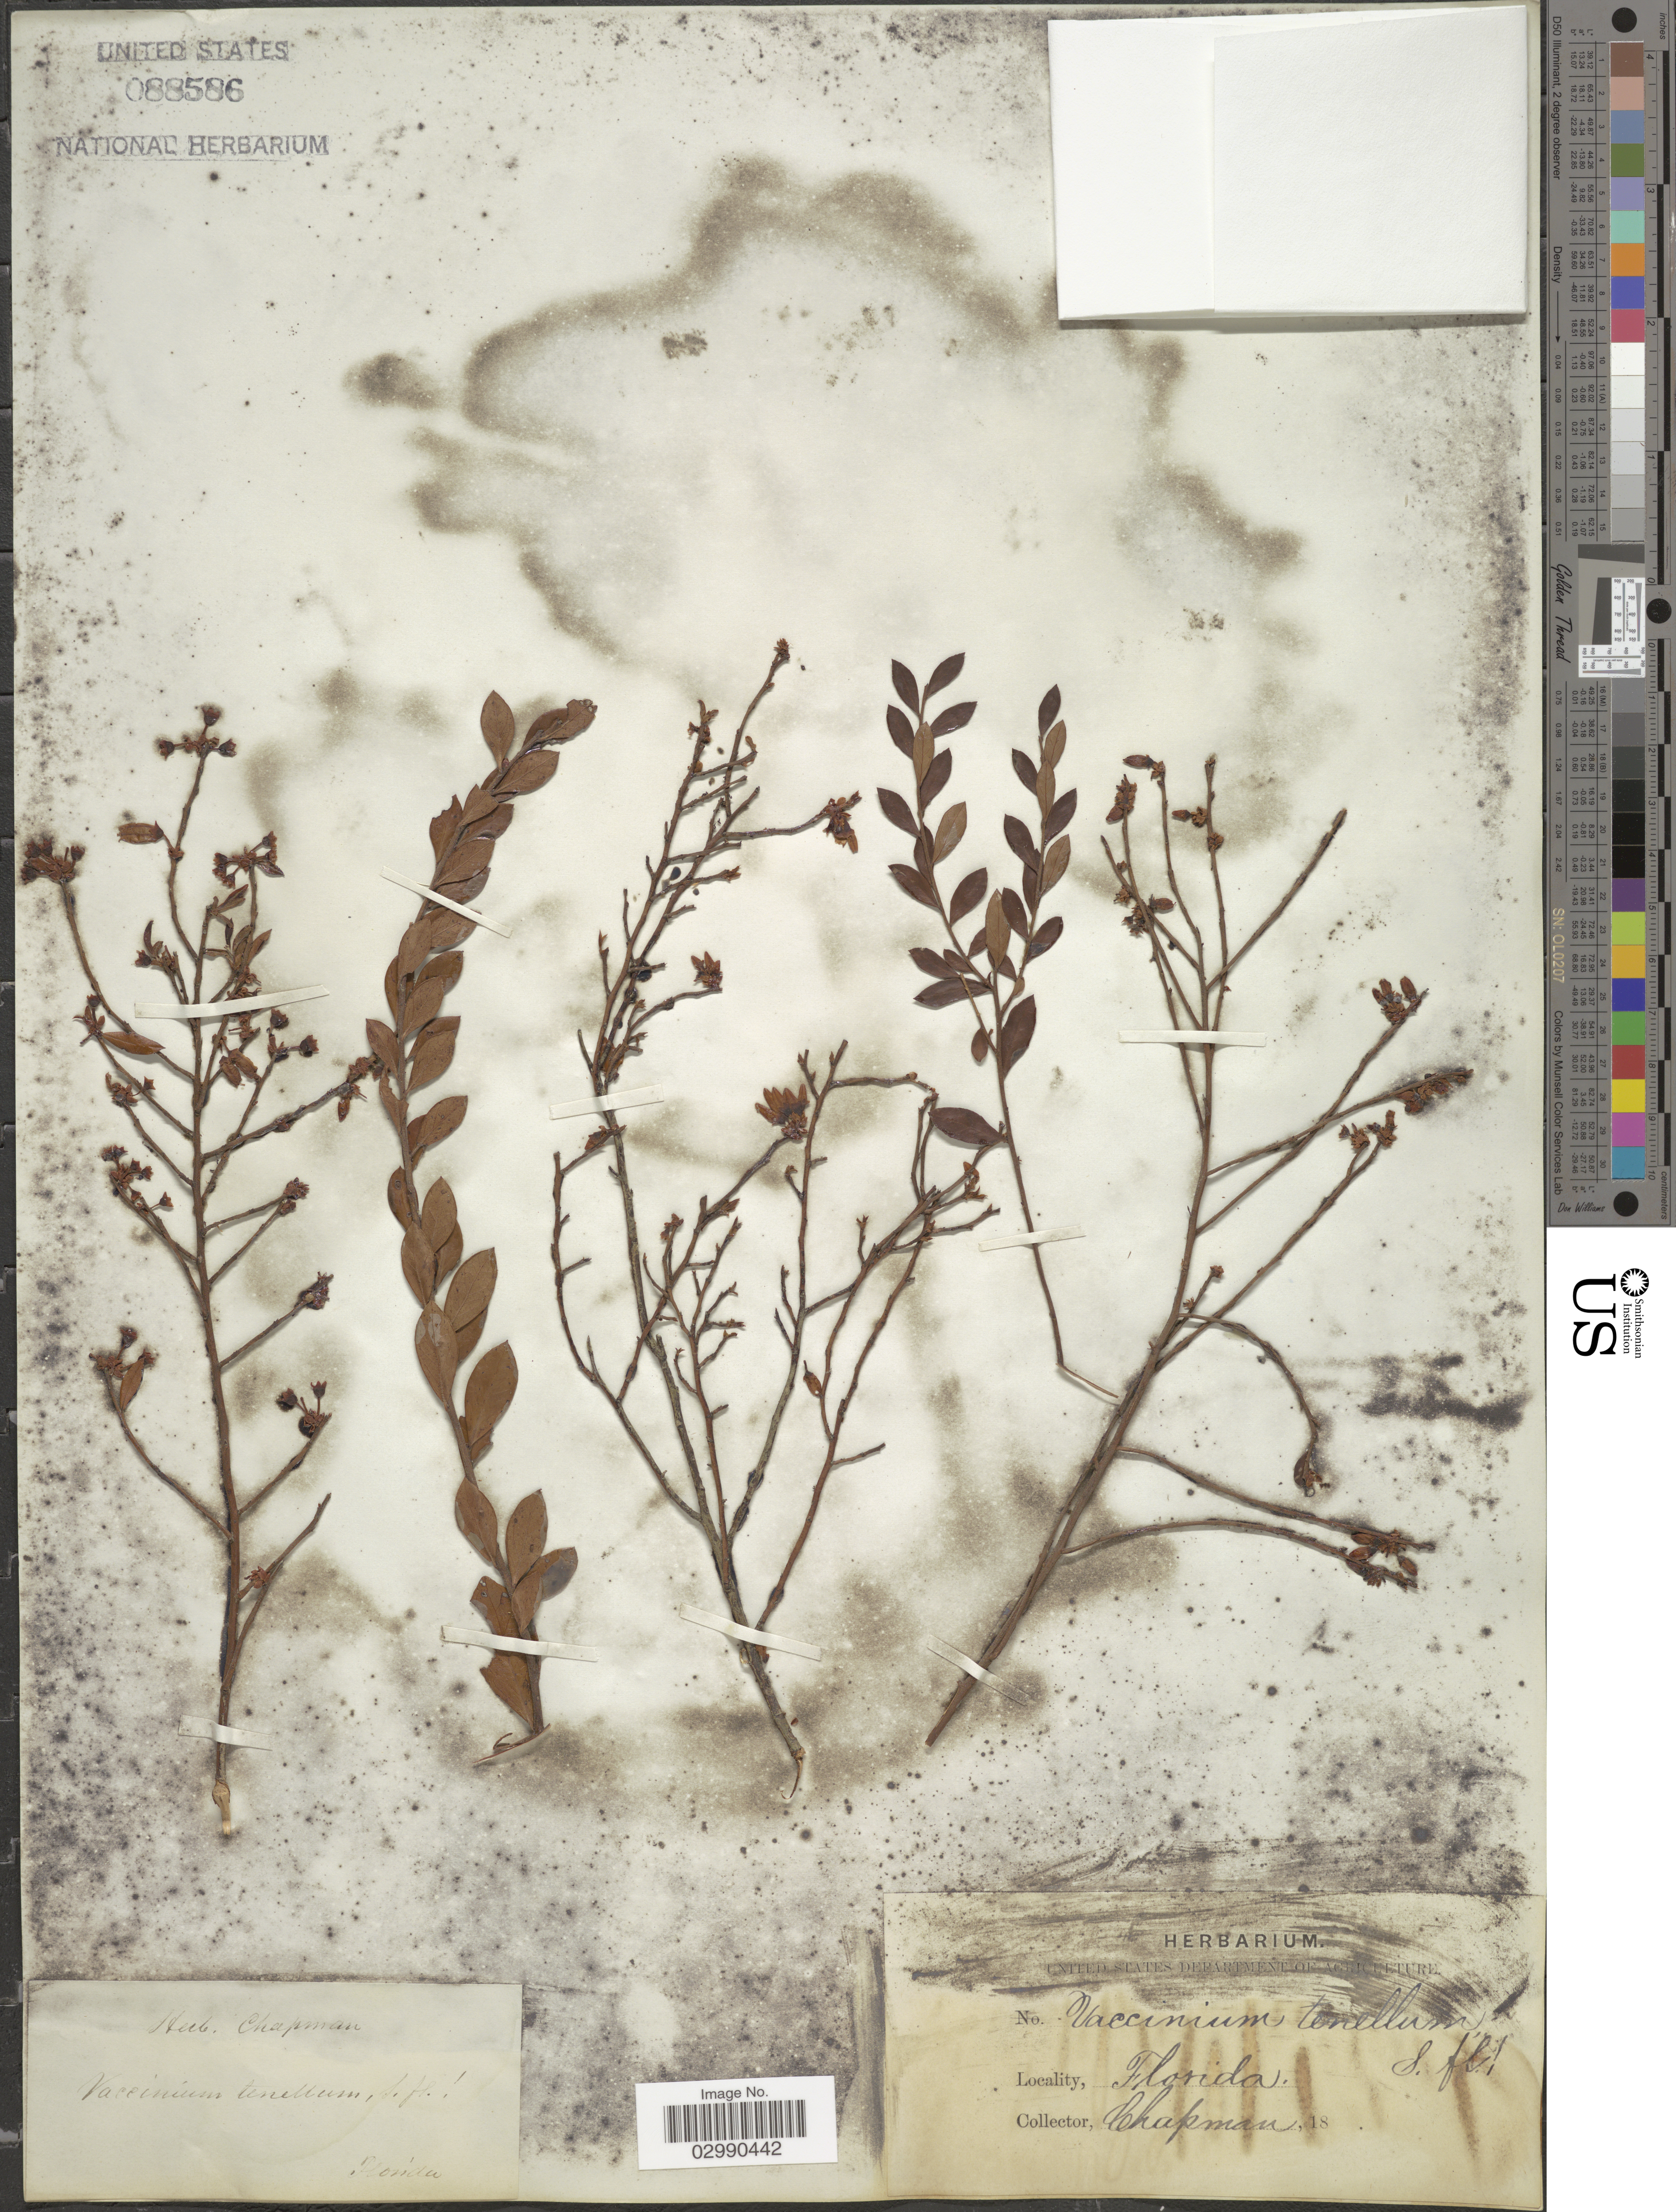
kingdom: Plantae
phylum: Tracheophyta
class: Magnoliopsida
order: Ericales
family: Ericaceae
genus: Vaccinium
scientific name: Vaccinium vacillans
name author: Kalm ex Torr.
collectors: A. Chapman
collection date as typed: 18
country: United States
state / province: Florida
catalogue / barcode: US 88586